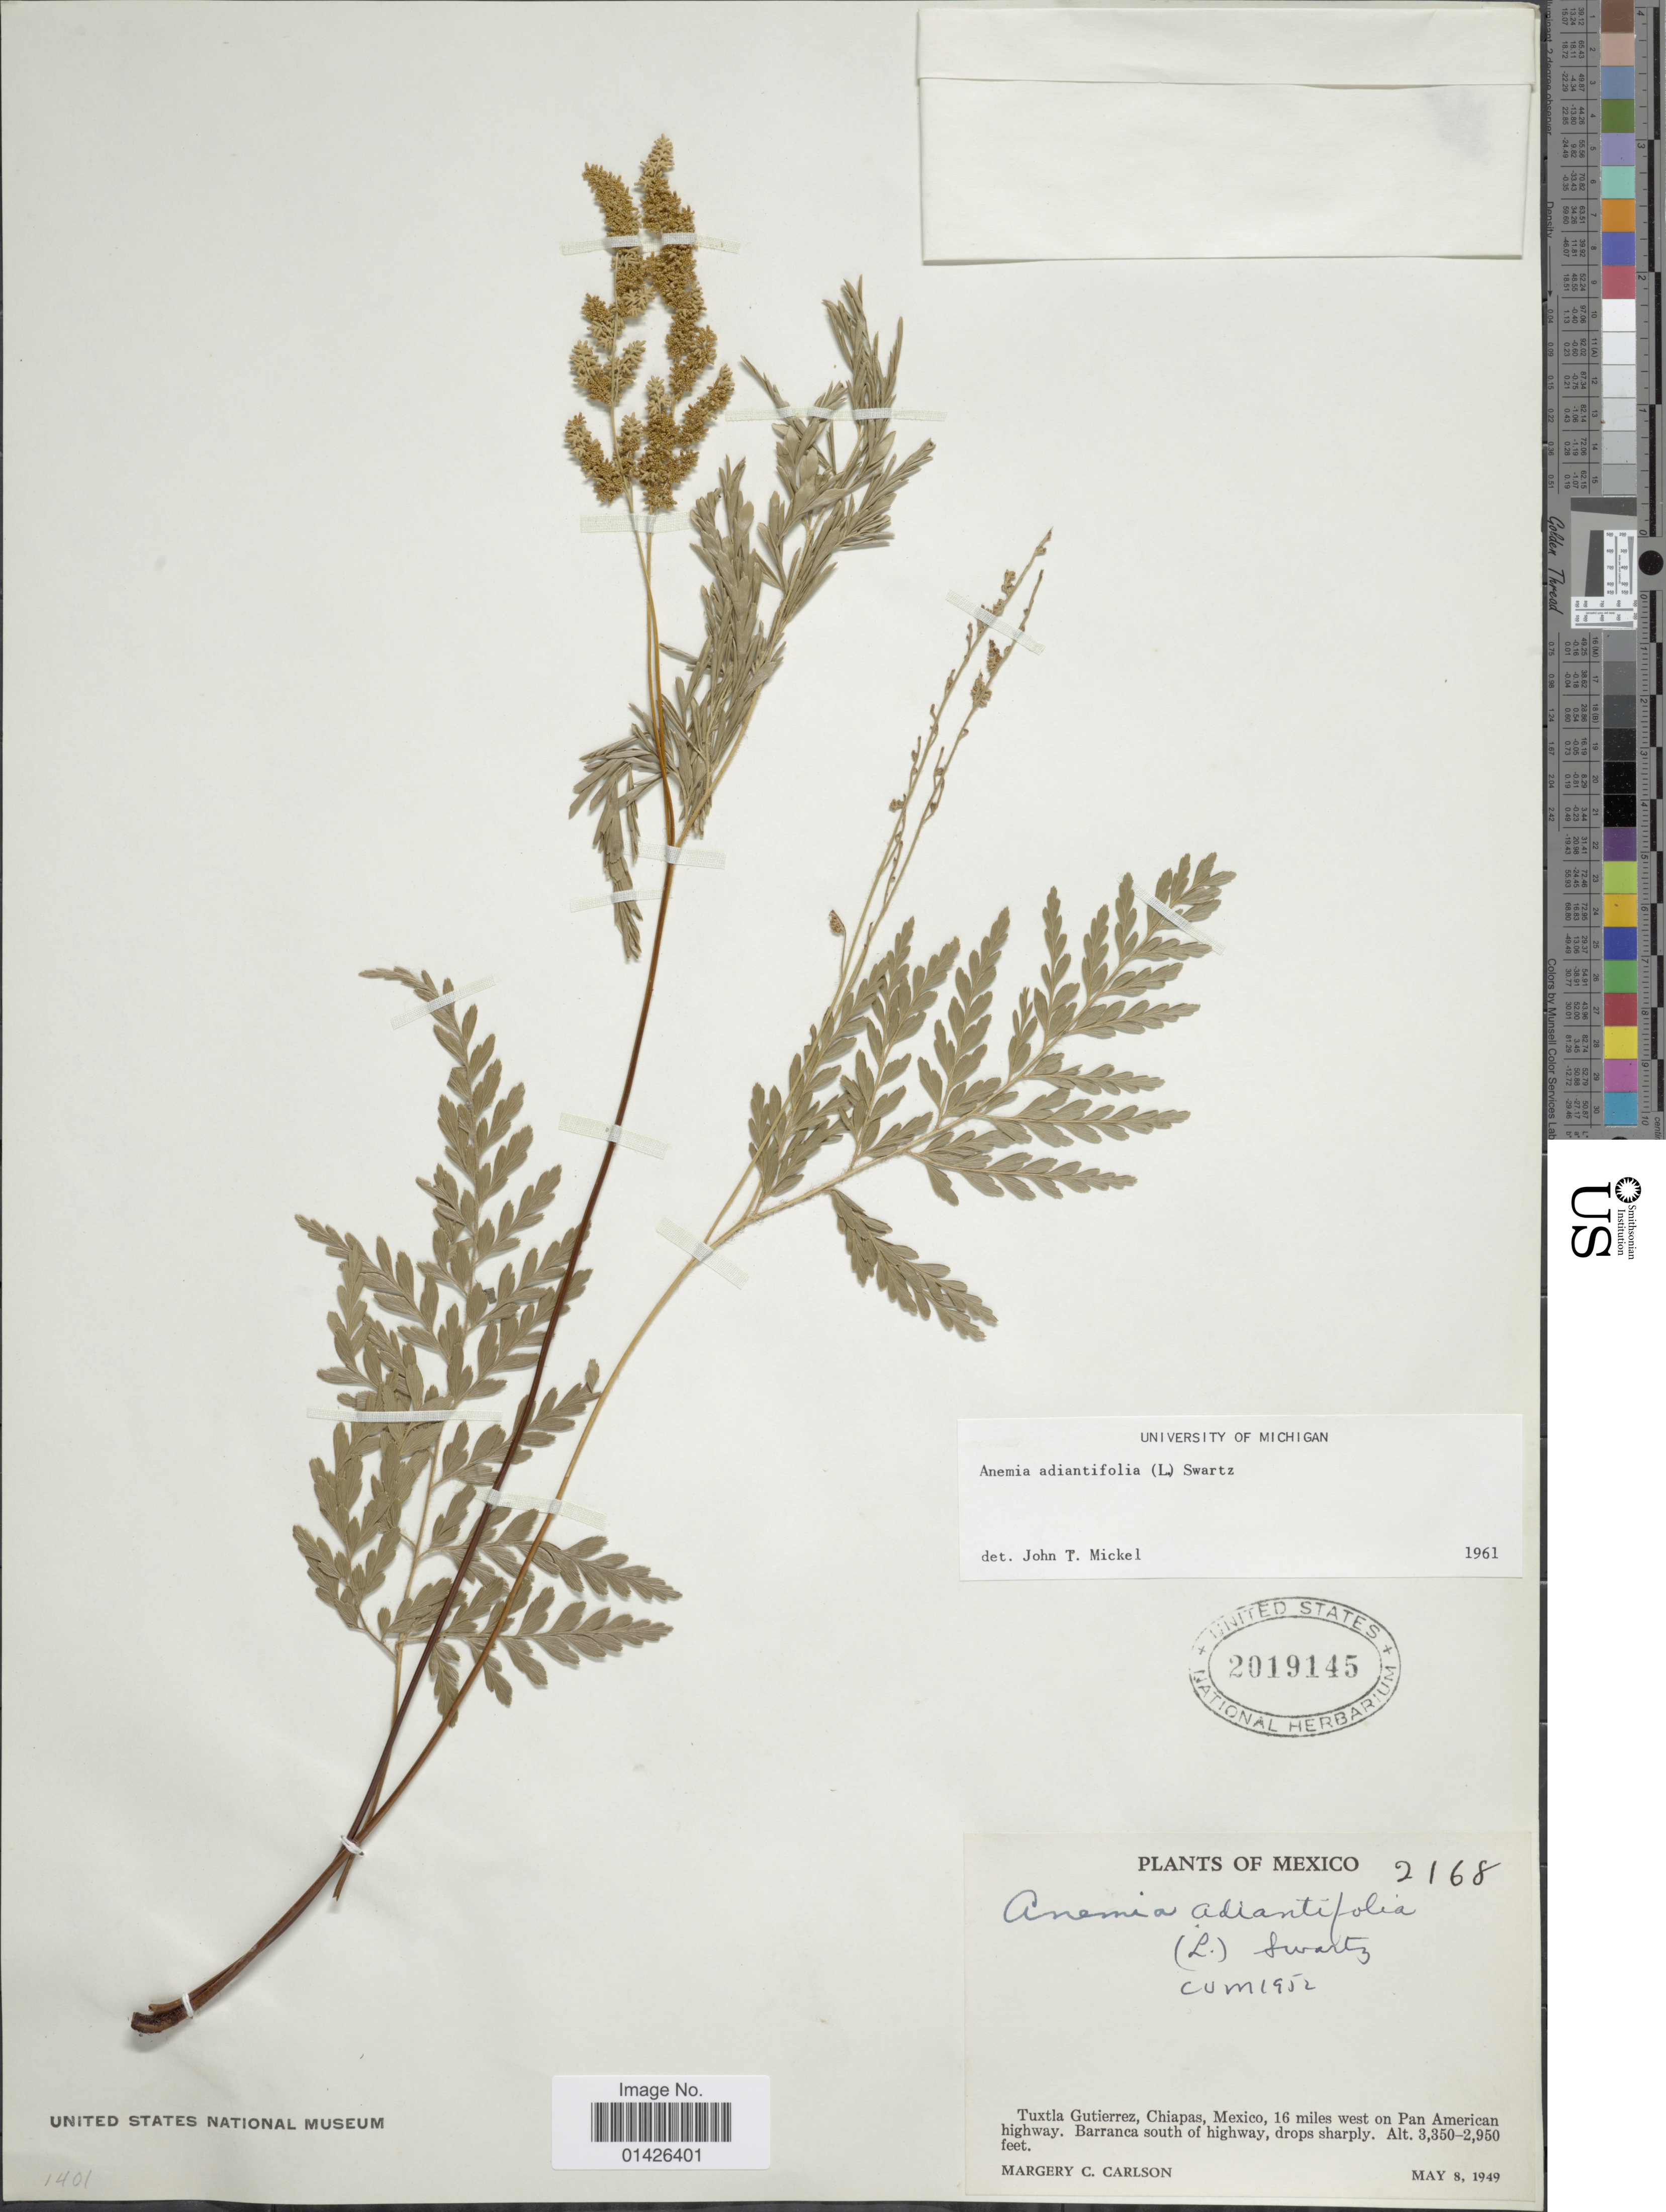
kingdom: Plantae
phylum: Tracheophyta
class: Polypodiopsida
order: Schizaeales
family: Anemiaceae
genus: Anemia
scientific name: Anemia adiantifolia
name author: (L.) Sw.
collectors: M. C. Carlson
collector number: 2168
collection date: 1949-05-08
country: Mexico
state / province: Chiapas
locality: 16 miles west on Pan American highway. Barranca south of highway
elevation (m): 899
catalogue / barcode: US 2019145